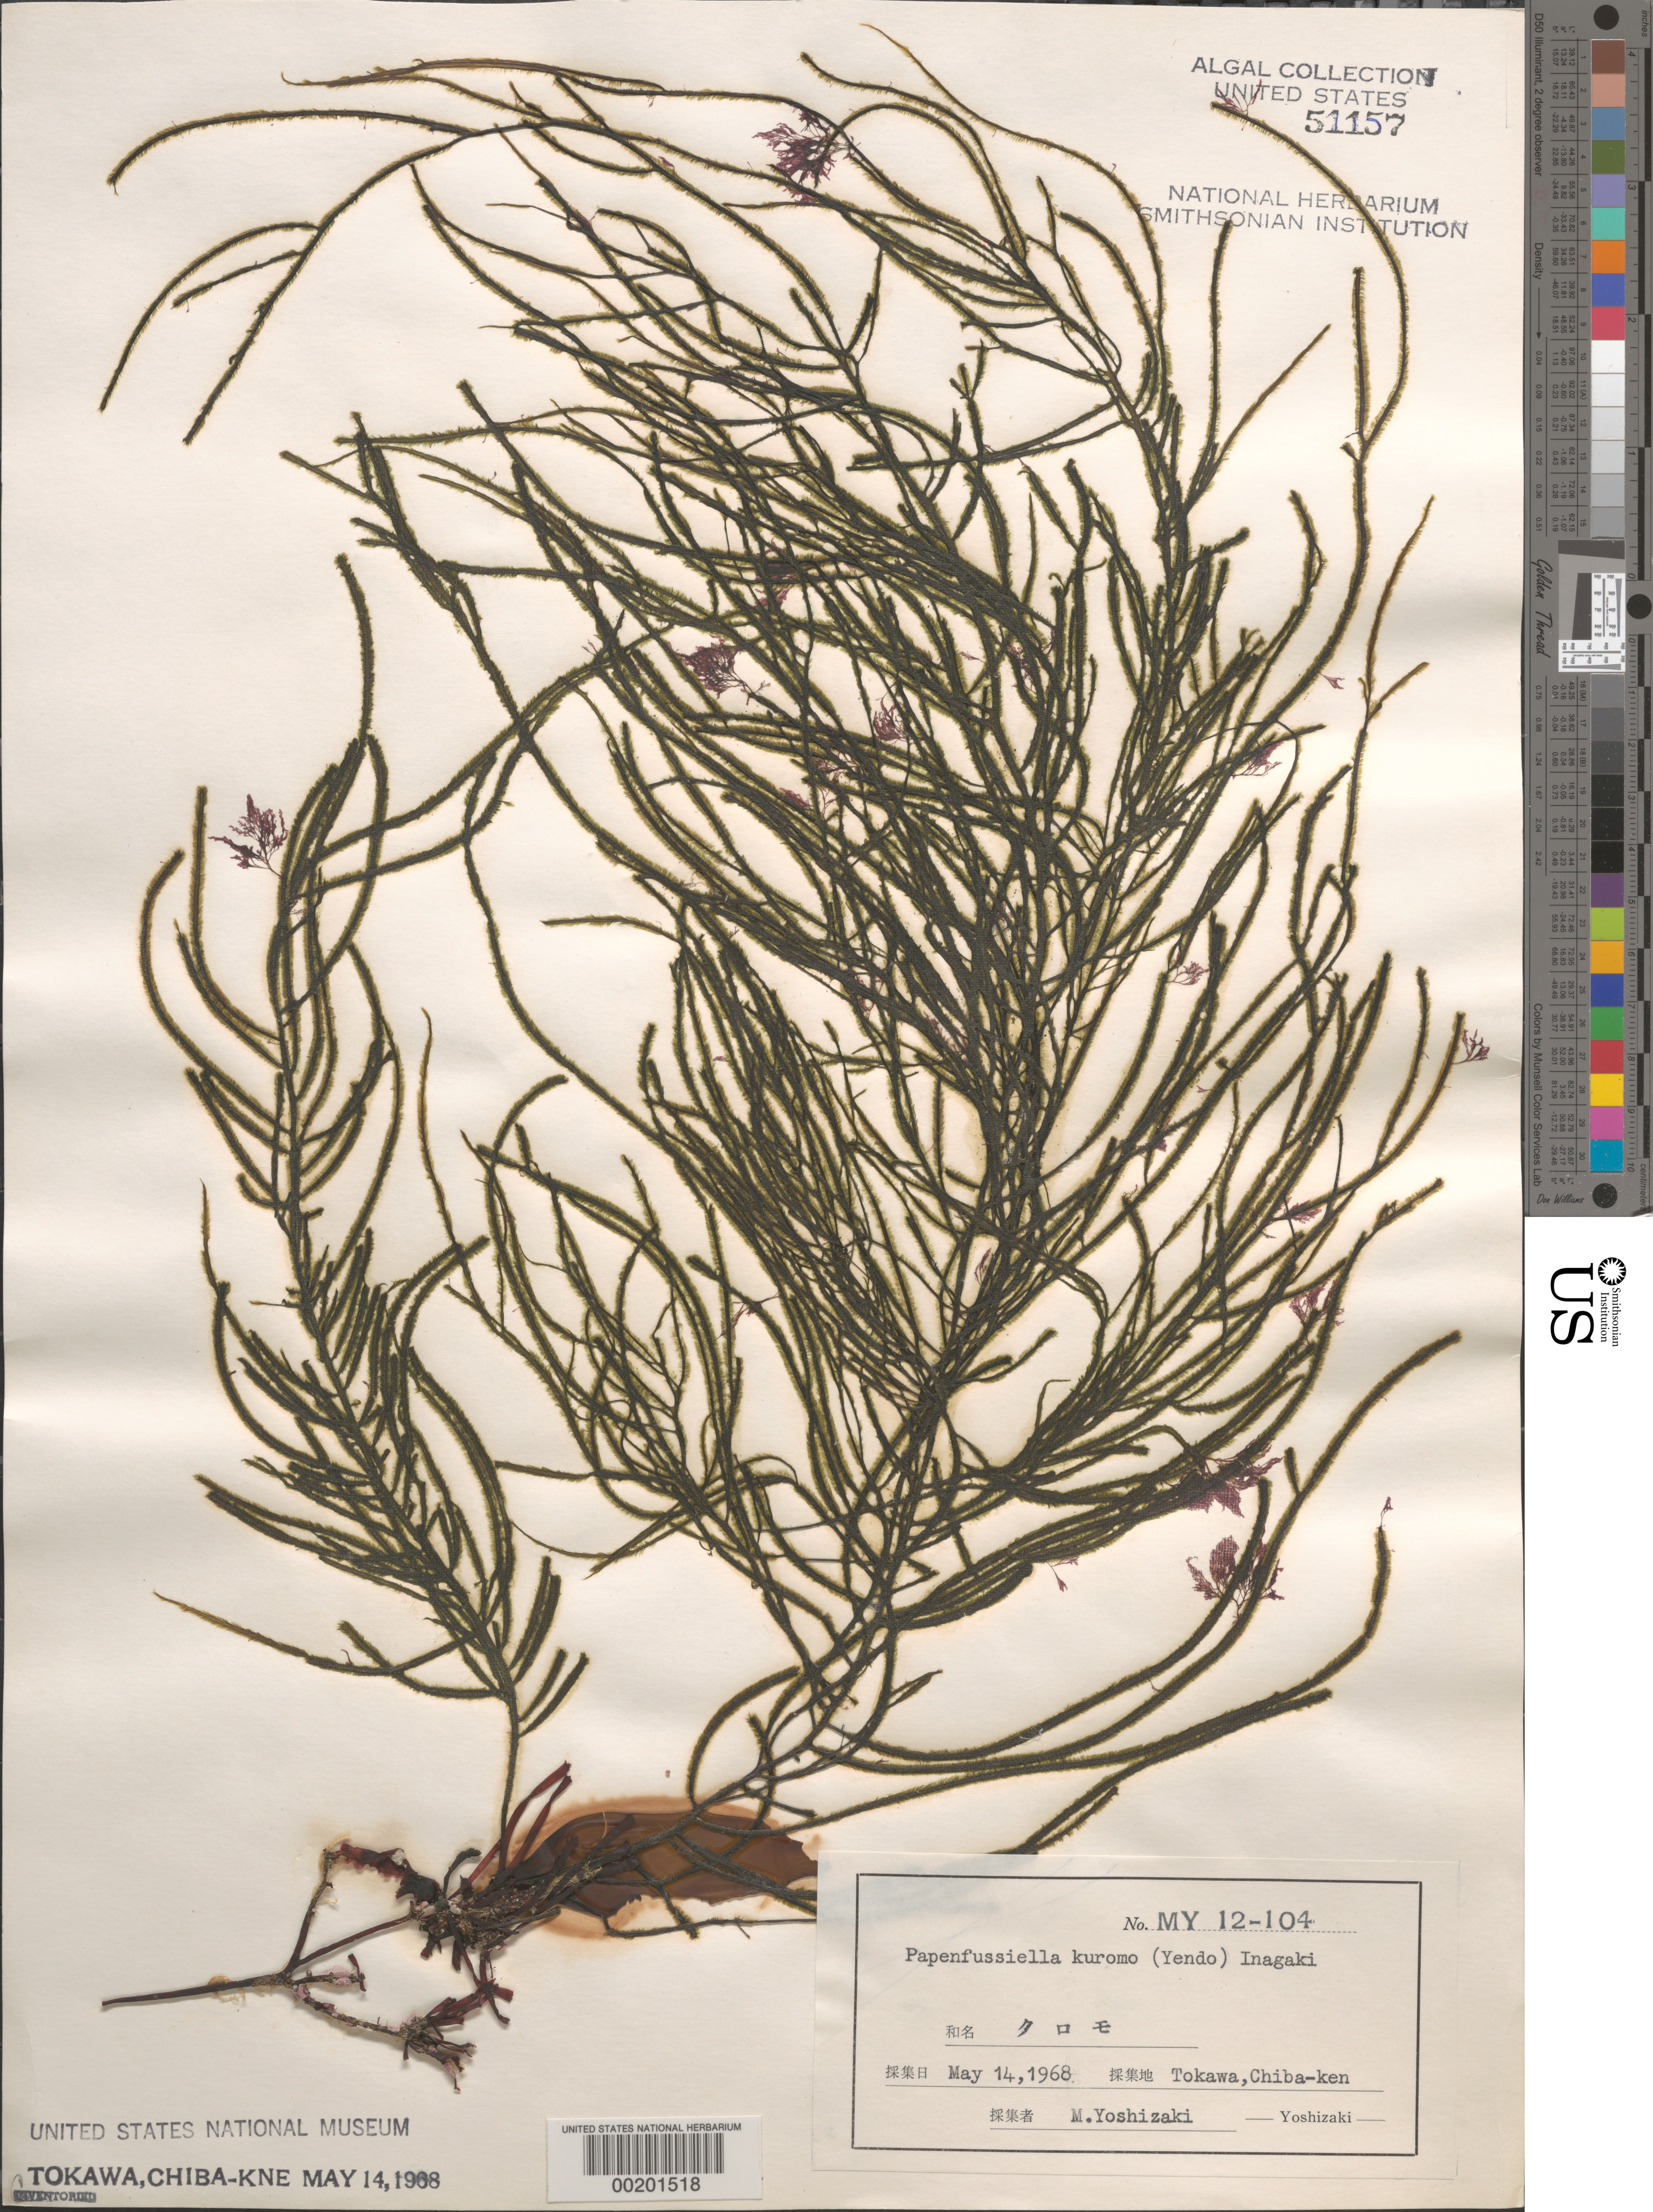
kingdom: Chromista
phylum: Ochrophyta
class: Phaeophyceae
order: Ectocarpales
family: Chordariaceae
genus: Papenfussiella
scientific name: Papenfussiella kuromo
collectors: M. Yoshizaki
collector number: My 12-104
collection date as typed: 14 May 1968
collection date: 1968-05-14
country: Japan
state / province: Tiba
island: Honshu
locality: Tokawa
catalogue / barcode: US 51157